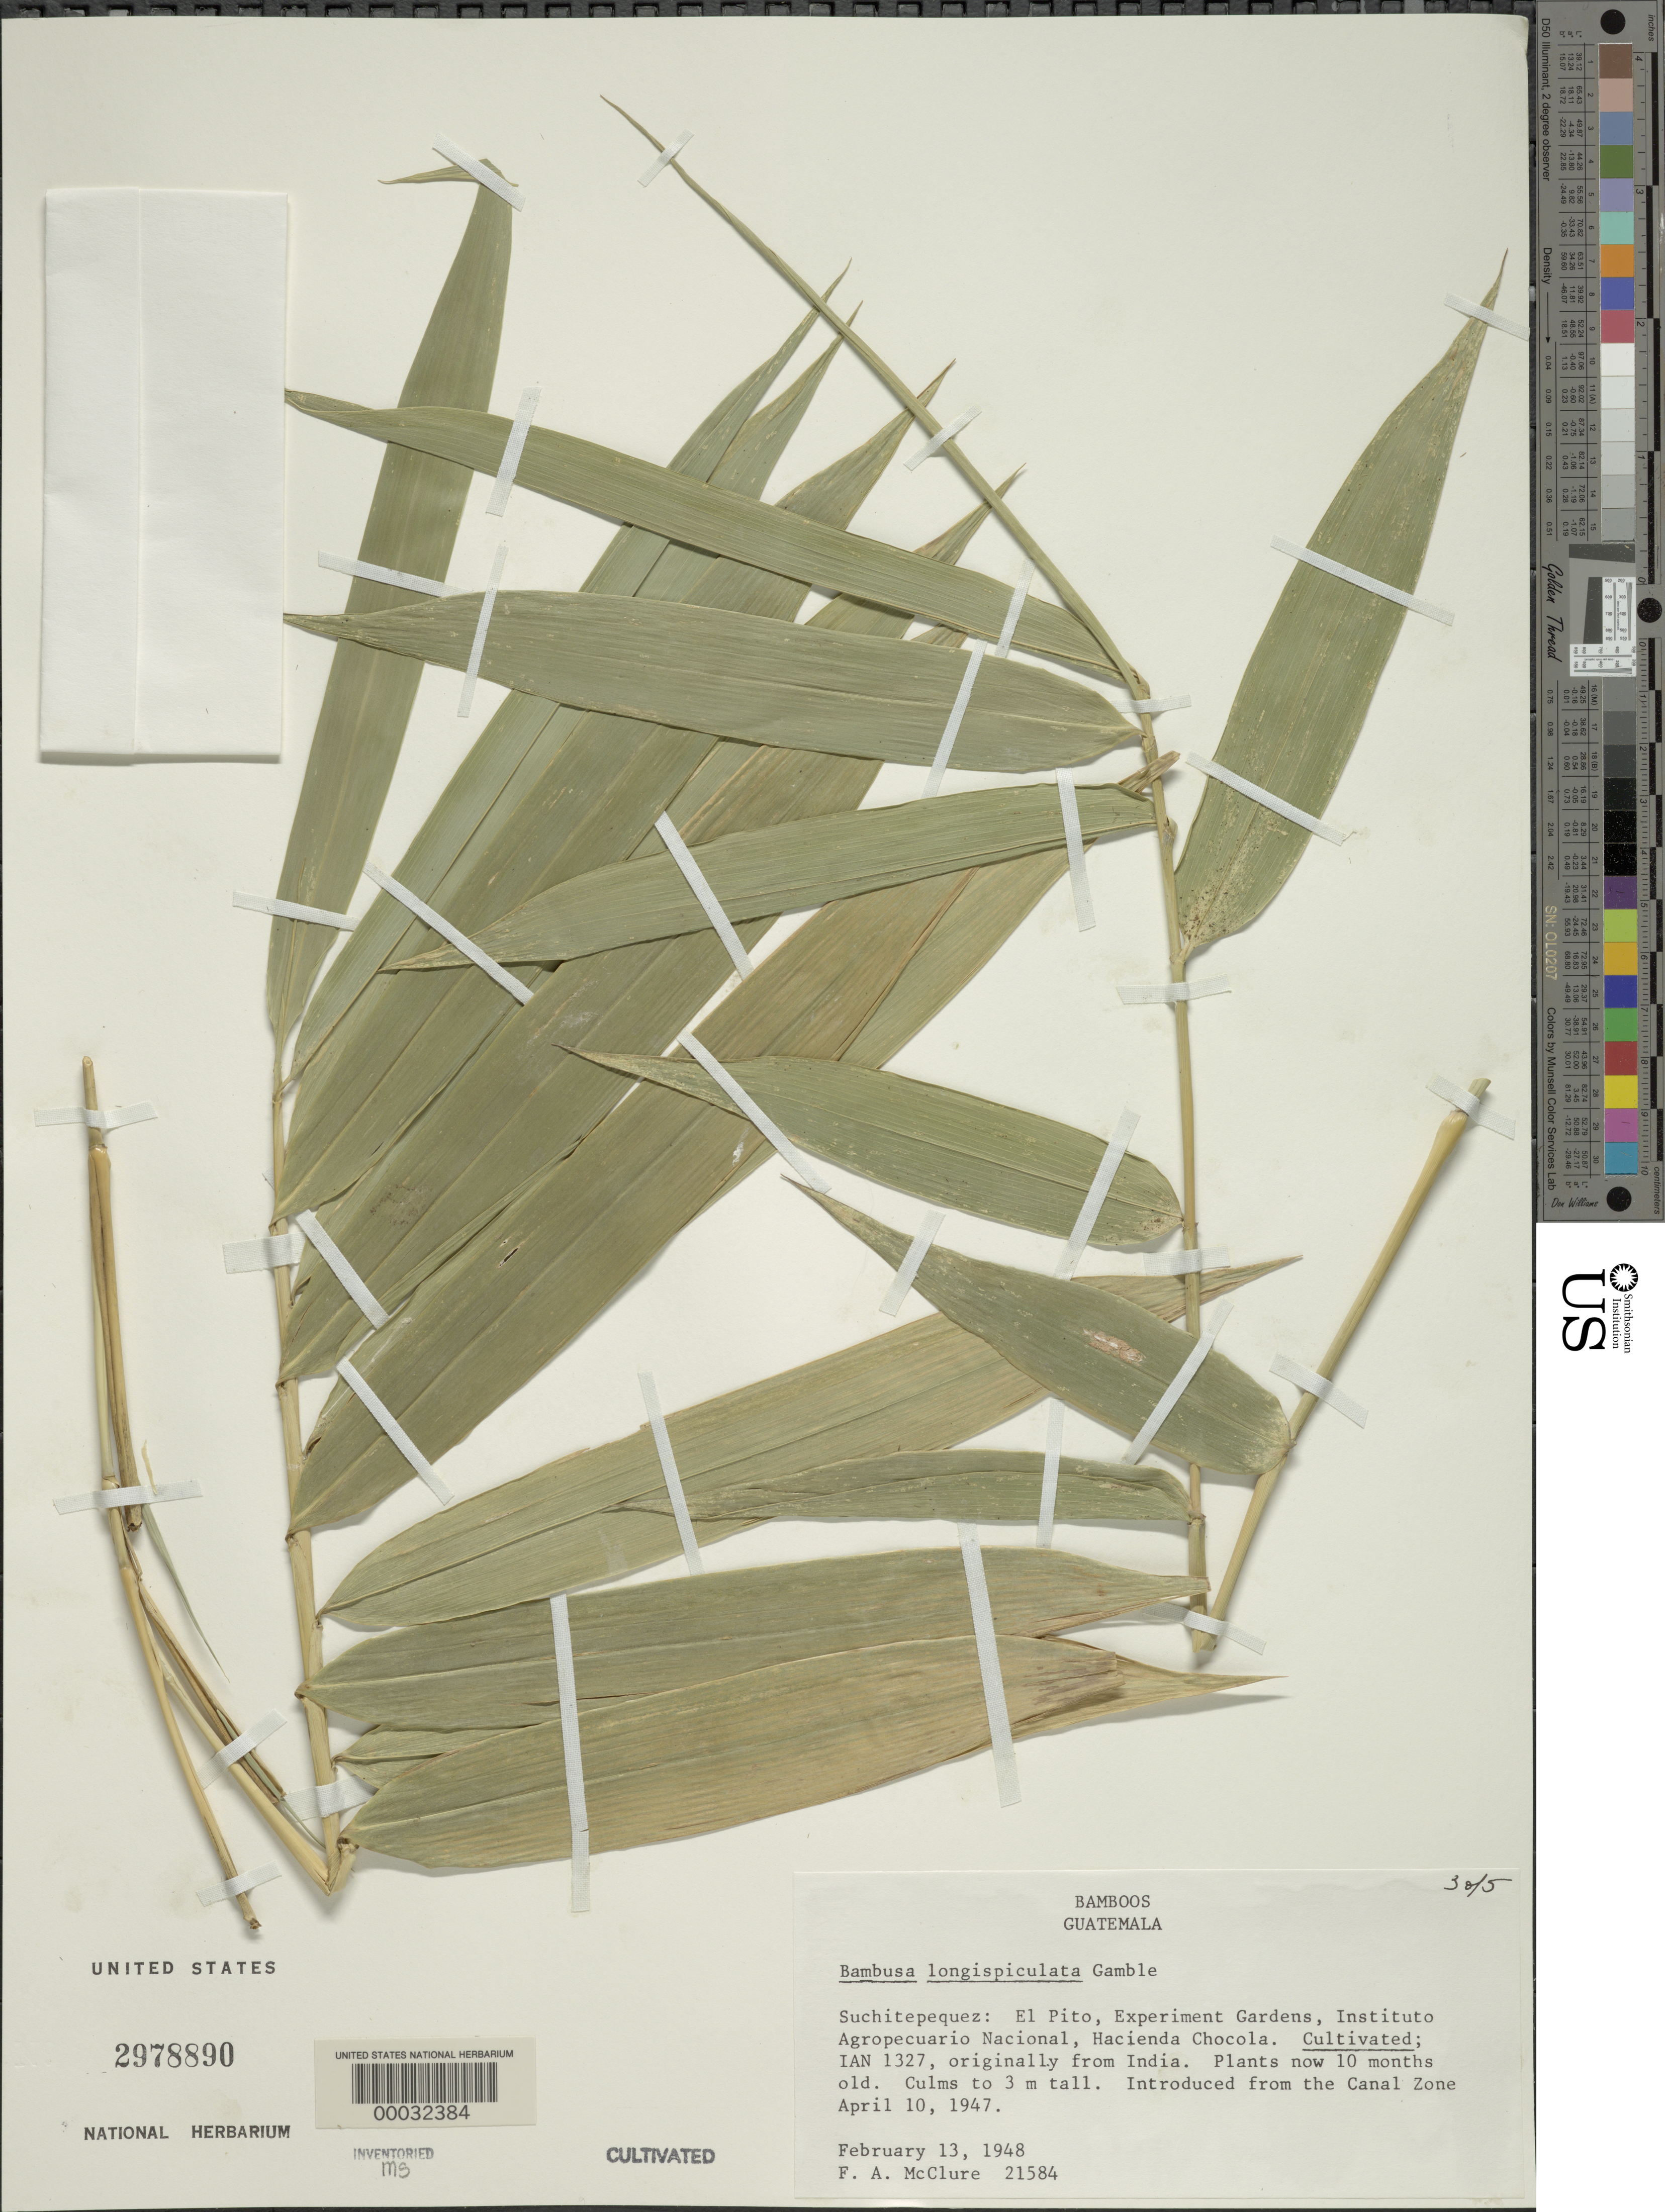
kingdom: Plantae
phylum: Tracheophyta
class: Liliopsida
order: Poales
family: Poaceae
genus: Bambusa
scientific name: Bambusa longispiculata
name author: Gamble ex Brandis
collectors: F. A. McClure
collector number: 21584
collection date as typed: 13 Feb 1948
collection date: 1948-02-13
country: Guatemala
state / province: Suchitepéquez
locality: Experimental garden - El Pito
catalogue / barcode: US 2978890